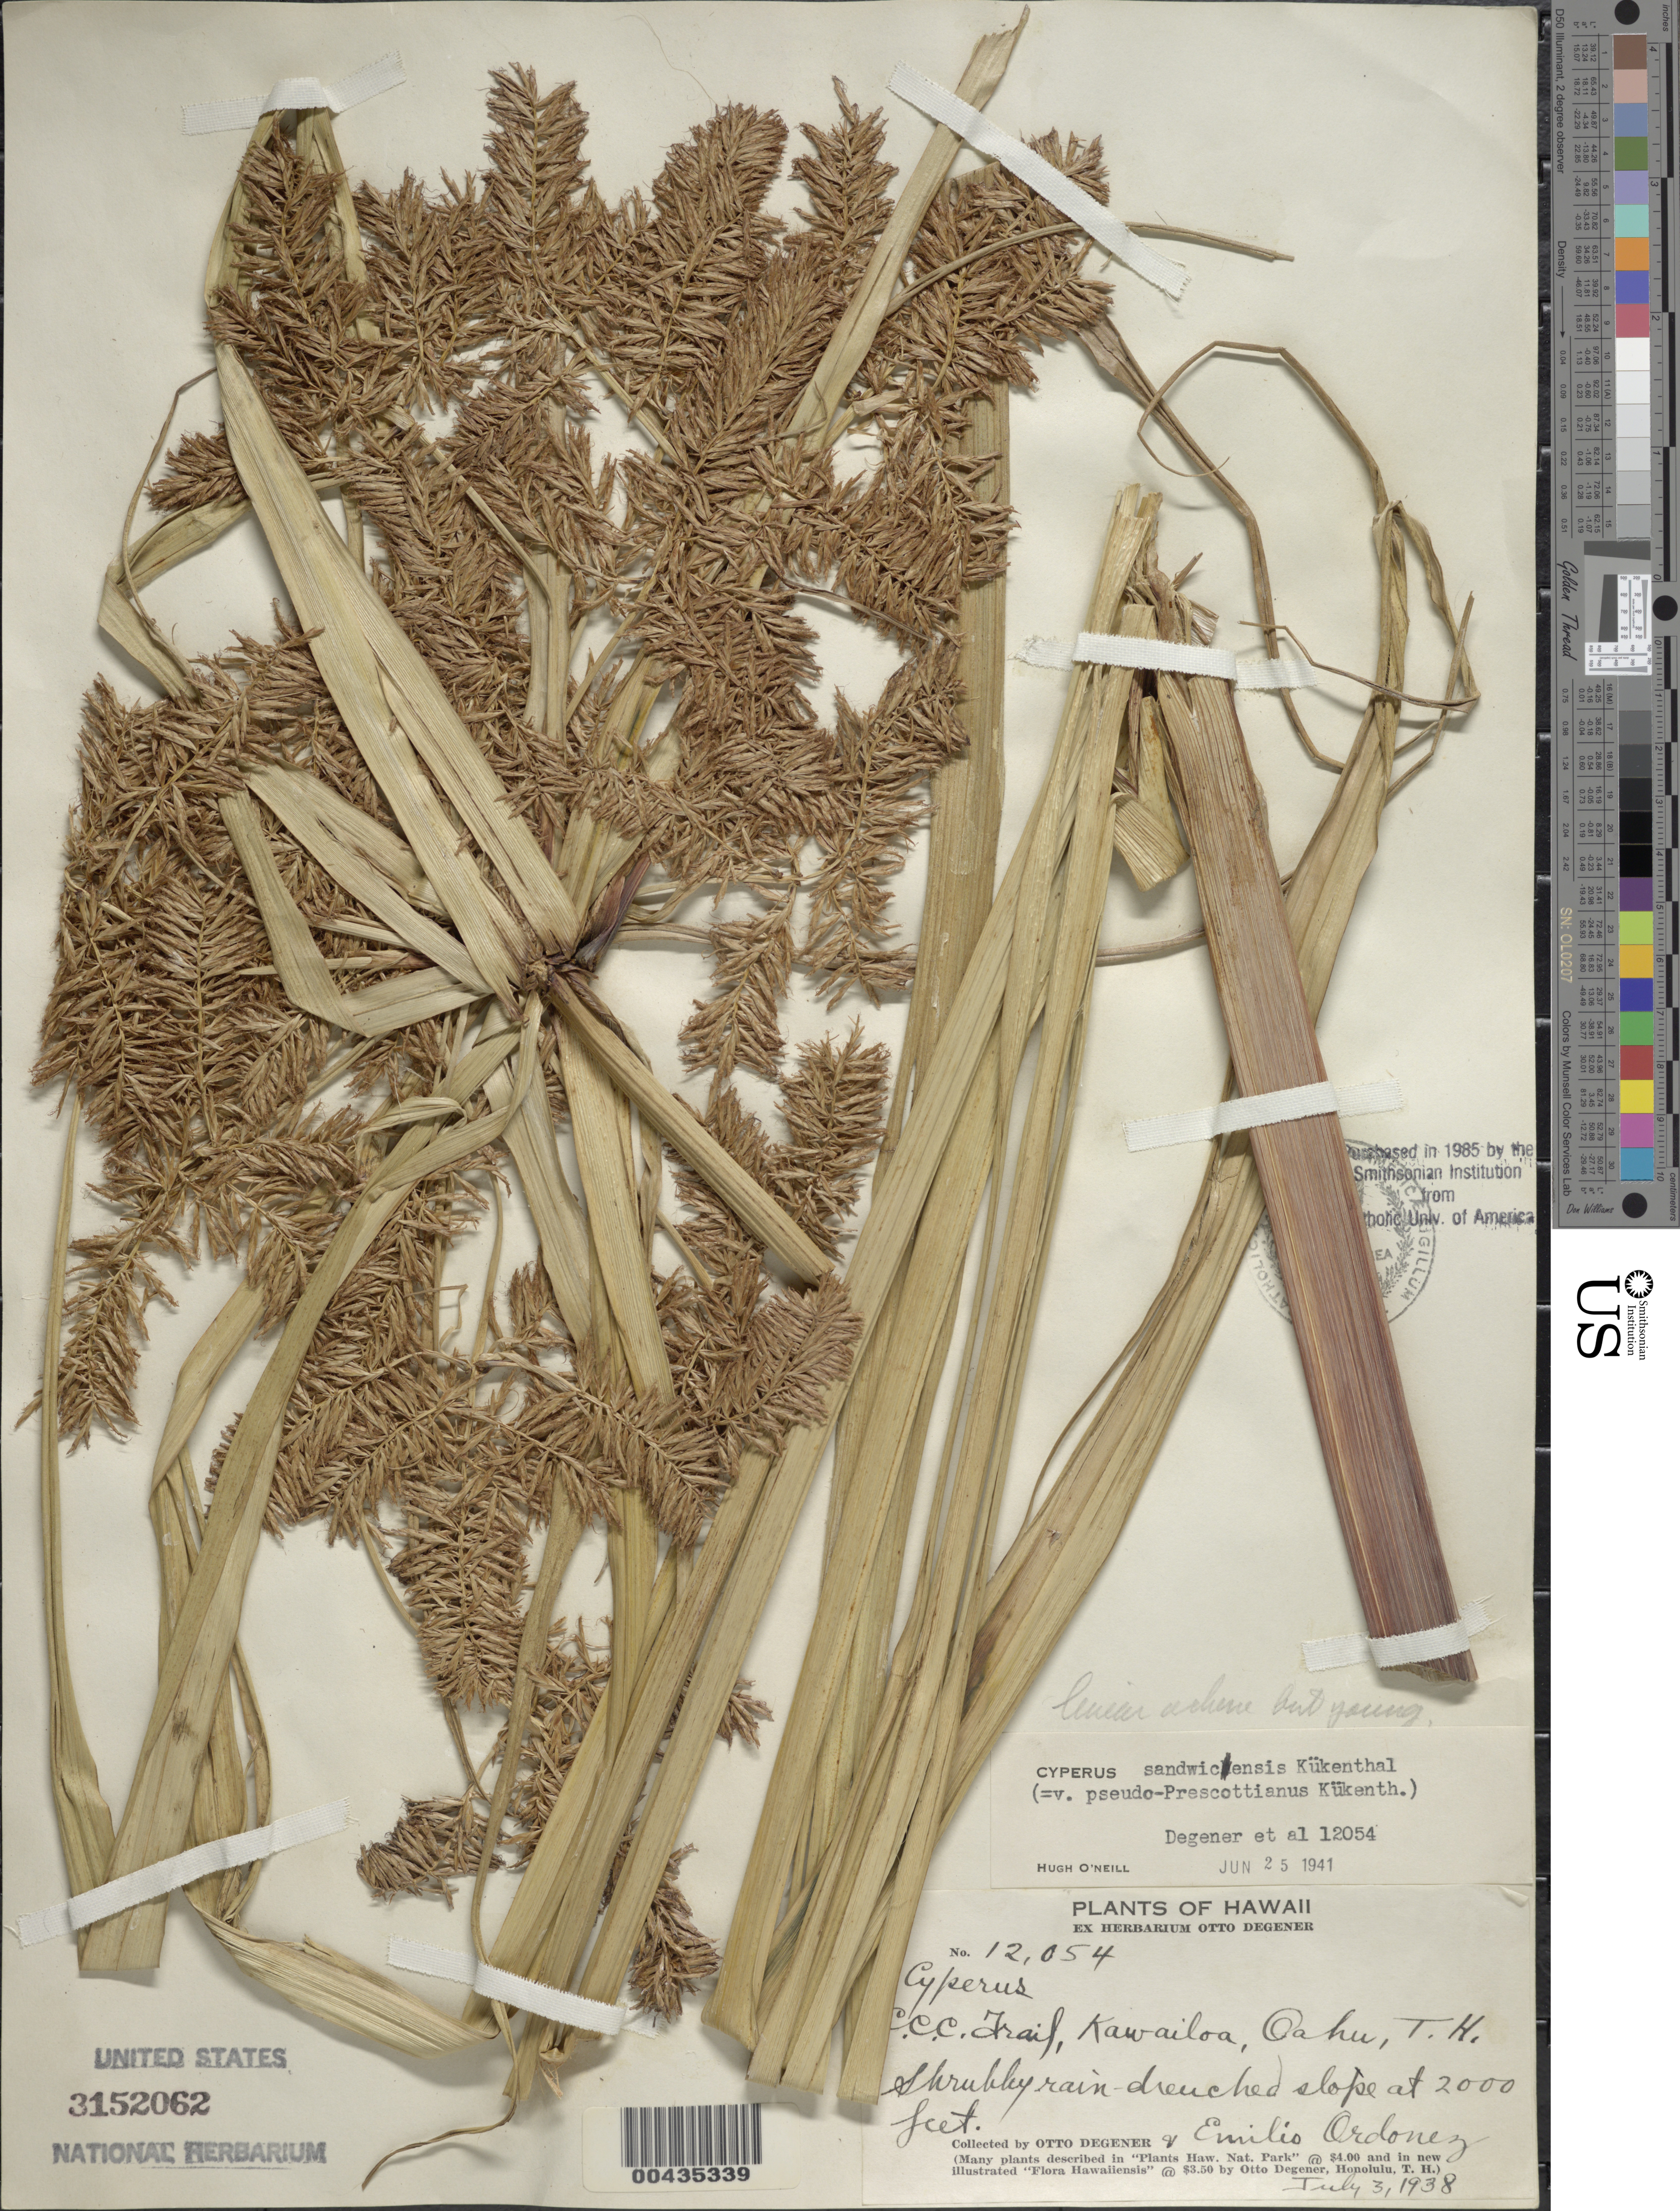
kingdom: Plantae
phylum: Tracheophyta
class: Liliopsida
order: Poales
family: Cyperaceae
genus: Cyperus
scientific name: Cyperus sandwicensis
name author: Kük.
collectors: O. Degener & E. Ordonez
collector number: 12054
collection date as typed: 3 Jul 1938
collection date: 1938-07-03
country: United States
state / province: Hawaii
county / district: Honolulu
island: Oahu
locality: C.C.C. Trail, Kawailoa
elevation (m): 610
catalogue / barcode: US 3152062